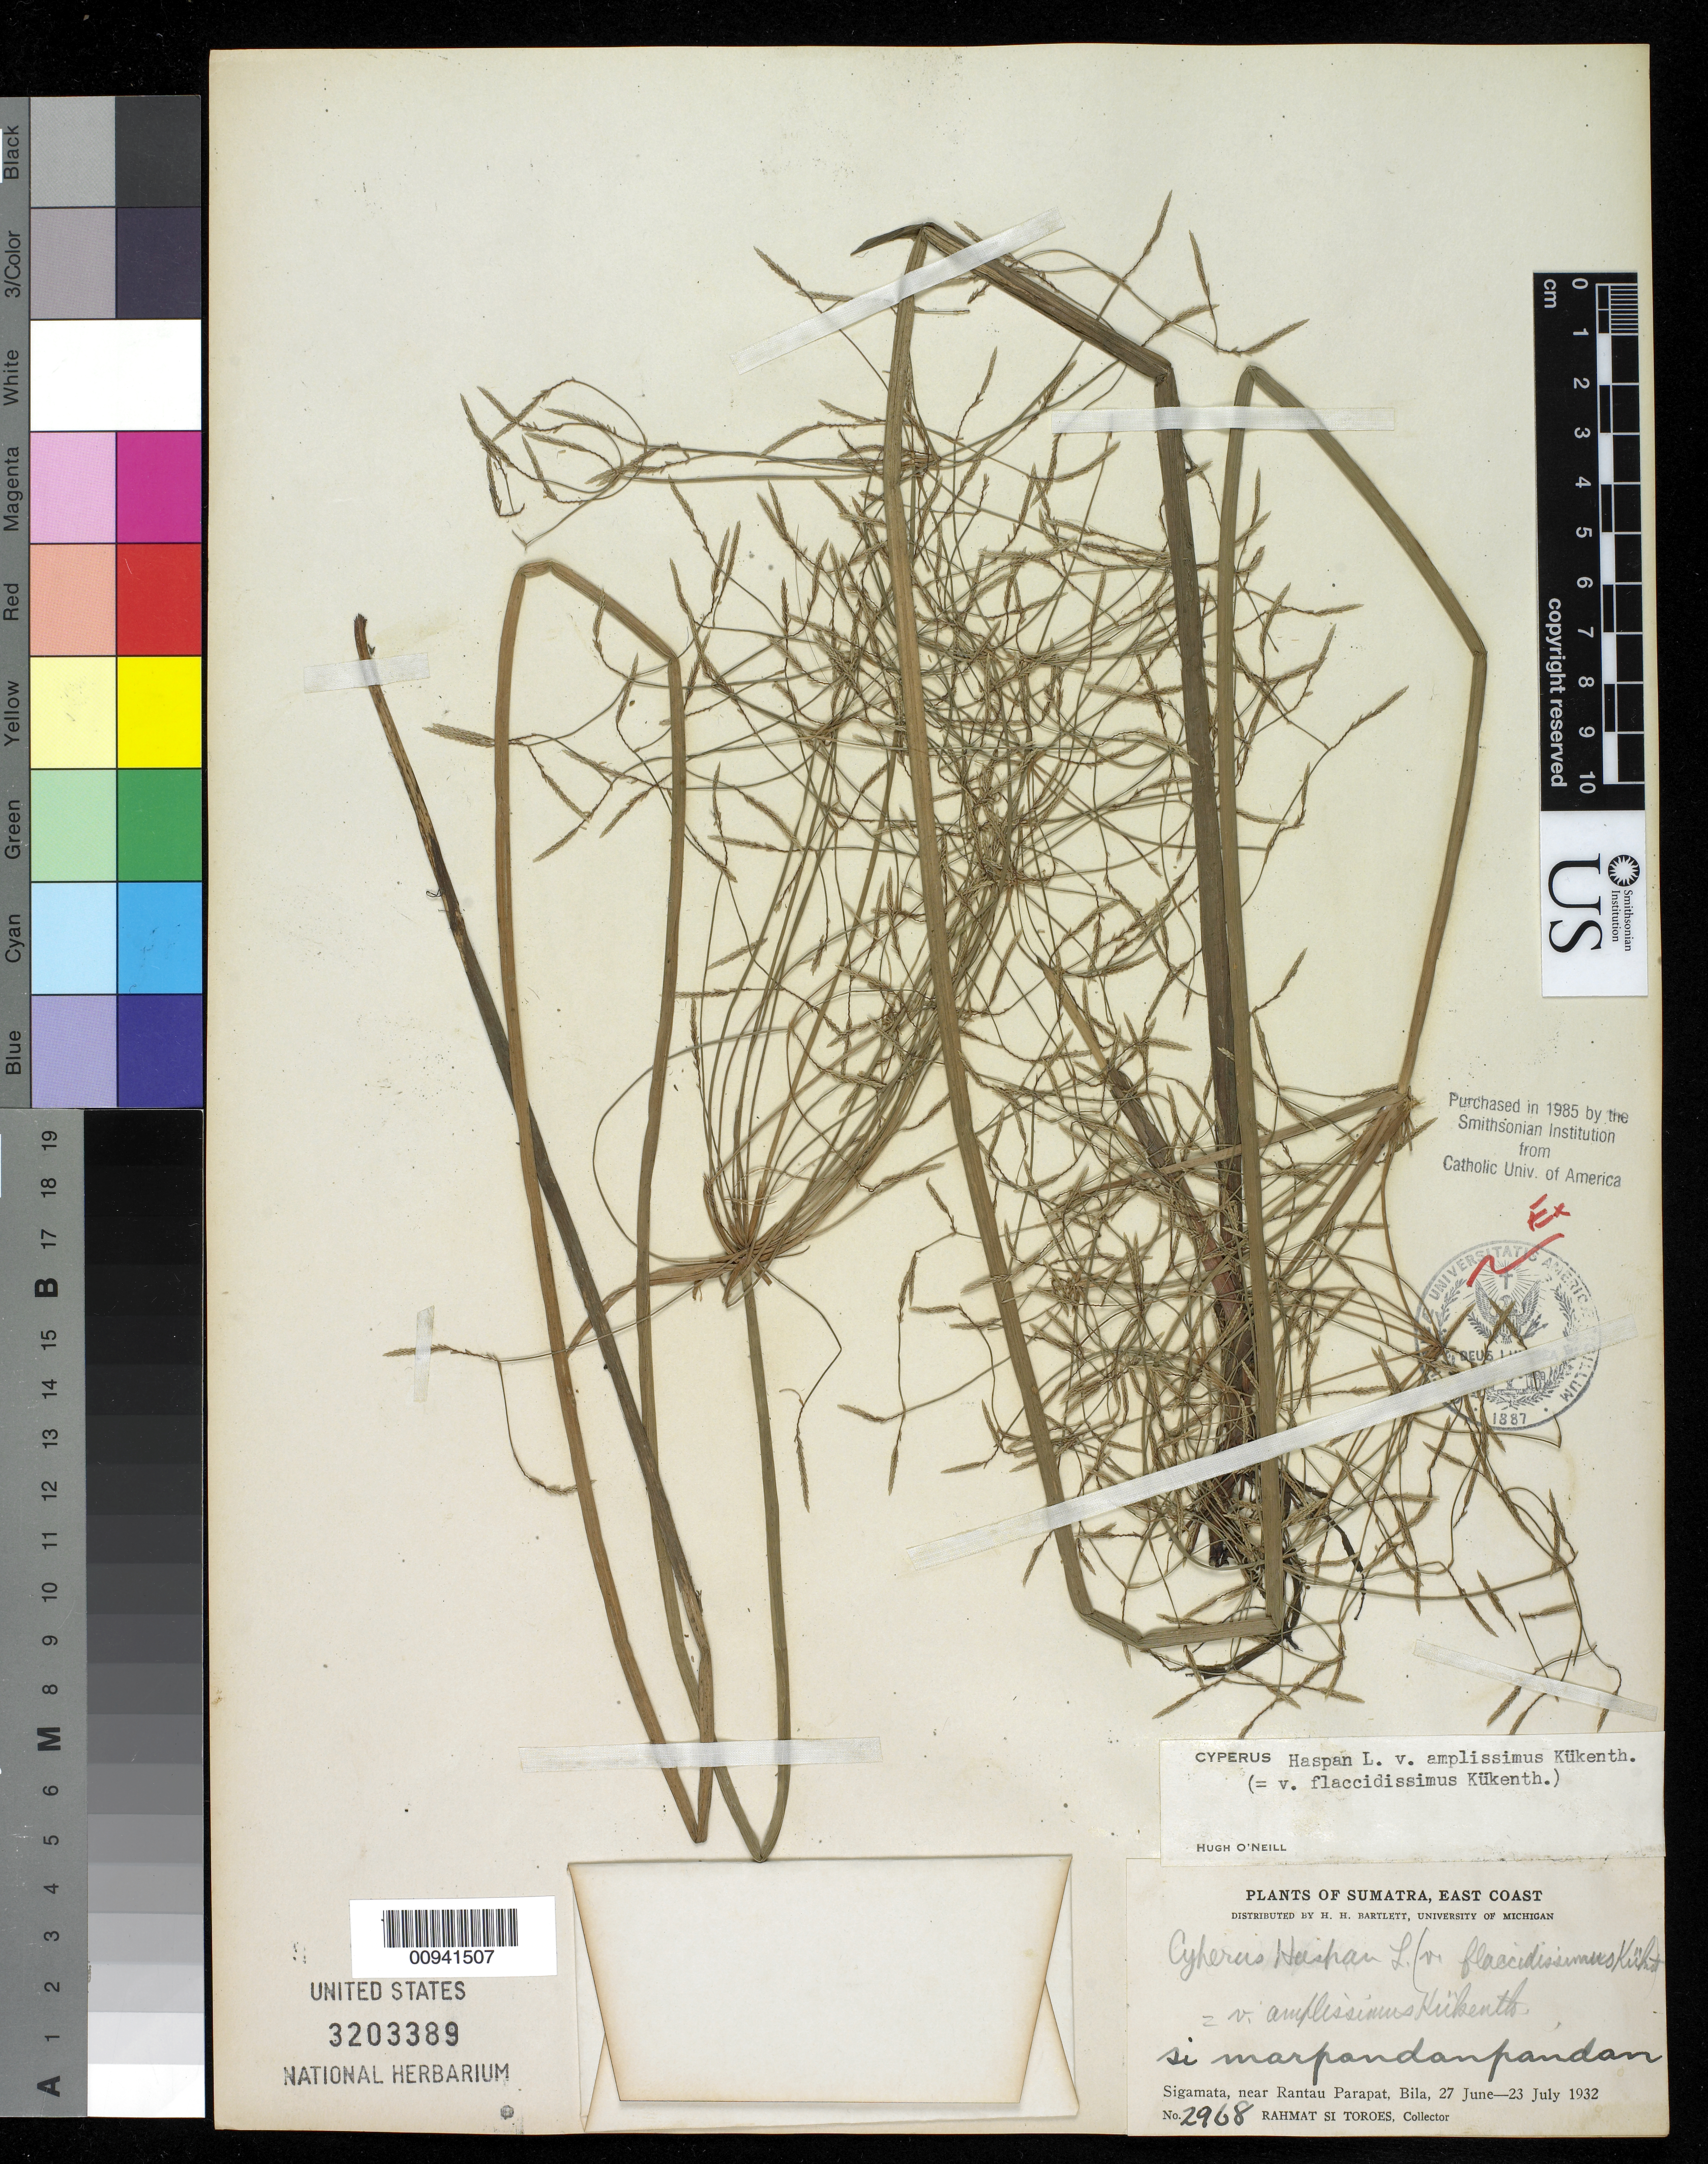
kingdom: Plantae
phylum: Tracheophyta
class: Liliopsida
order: Poales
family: Cyperaceae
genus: Cyperus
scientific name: Cyperus manimae var. asperrimus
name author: (Liebm.) Kük.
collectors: Rahmat Si Boeea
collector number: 2968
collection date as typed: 27 Jun 1932 to 23 Jul 1932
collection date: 1932-06-27/1932-07-23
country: Indonesia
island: Sumatra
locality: Sigamata, near Rantau parapat, Bila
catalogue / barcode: US 3203389